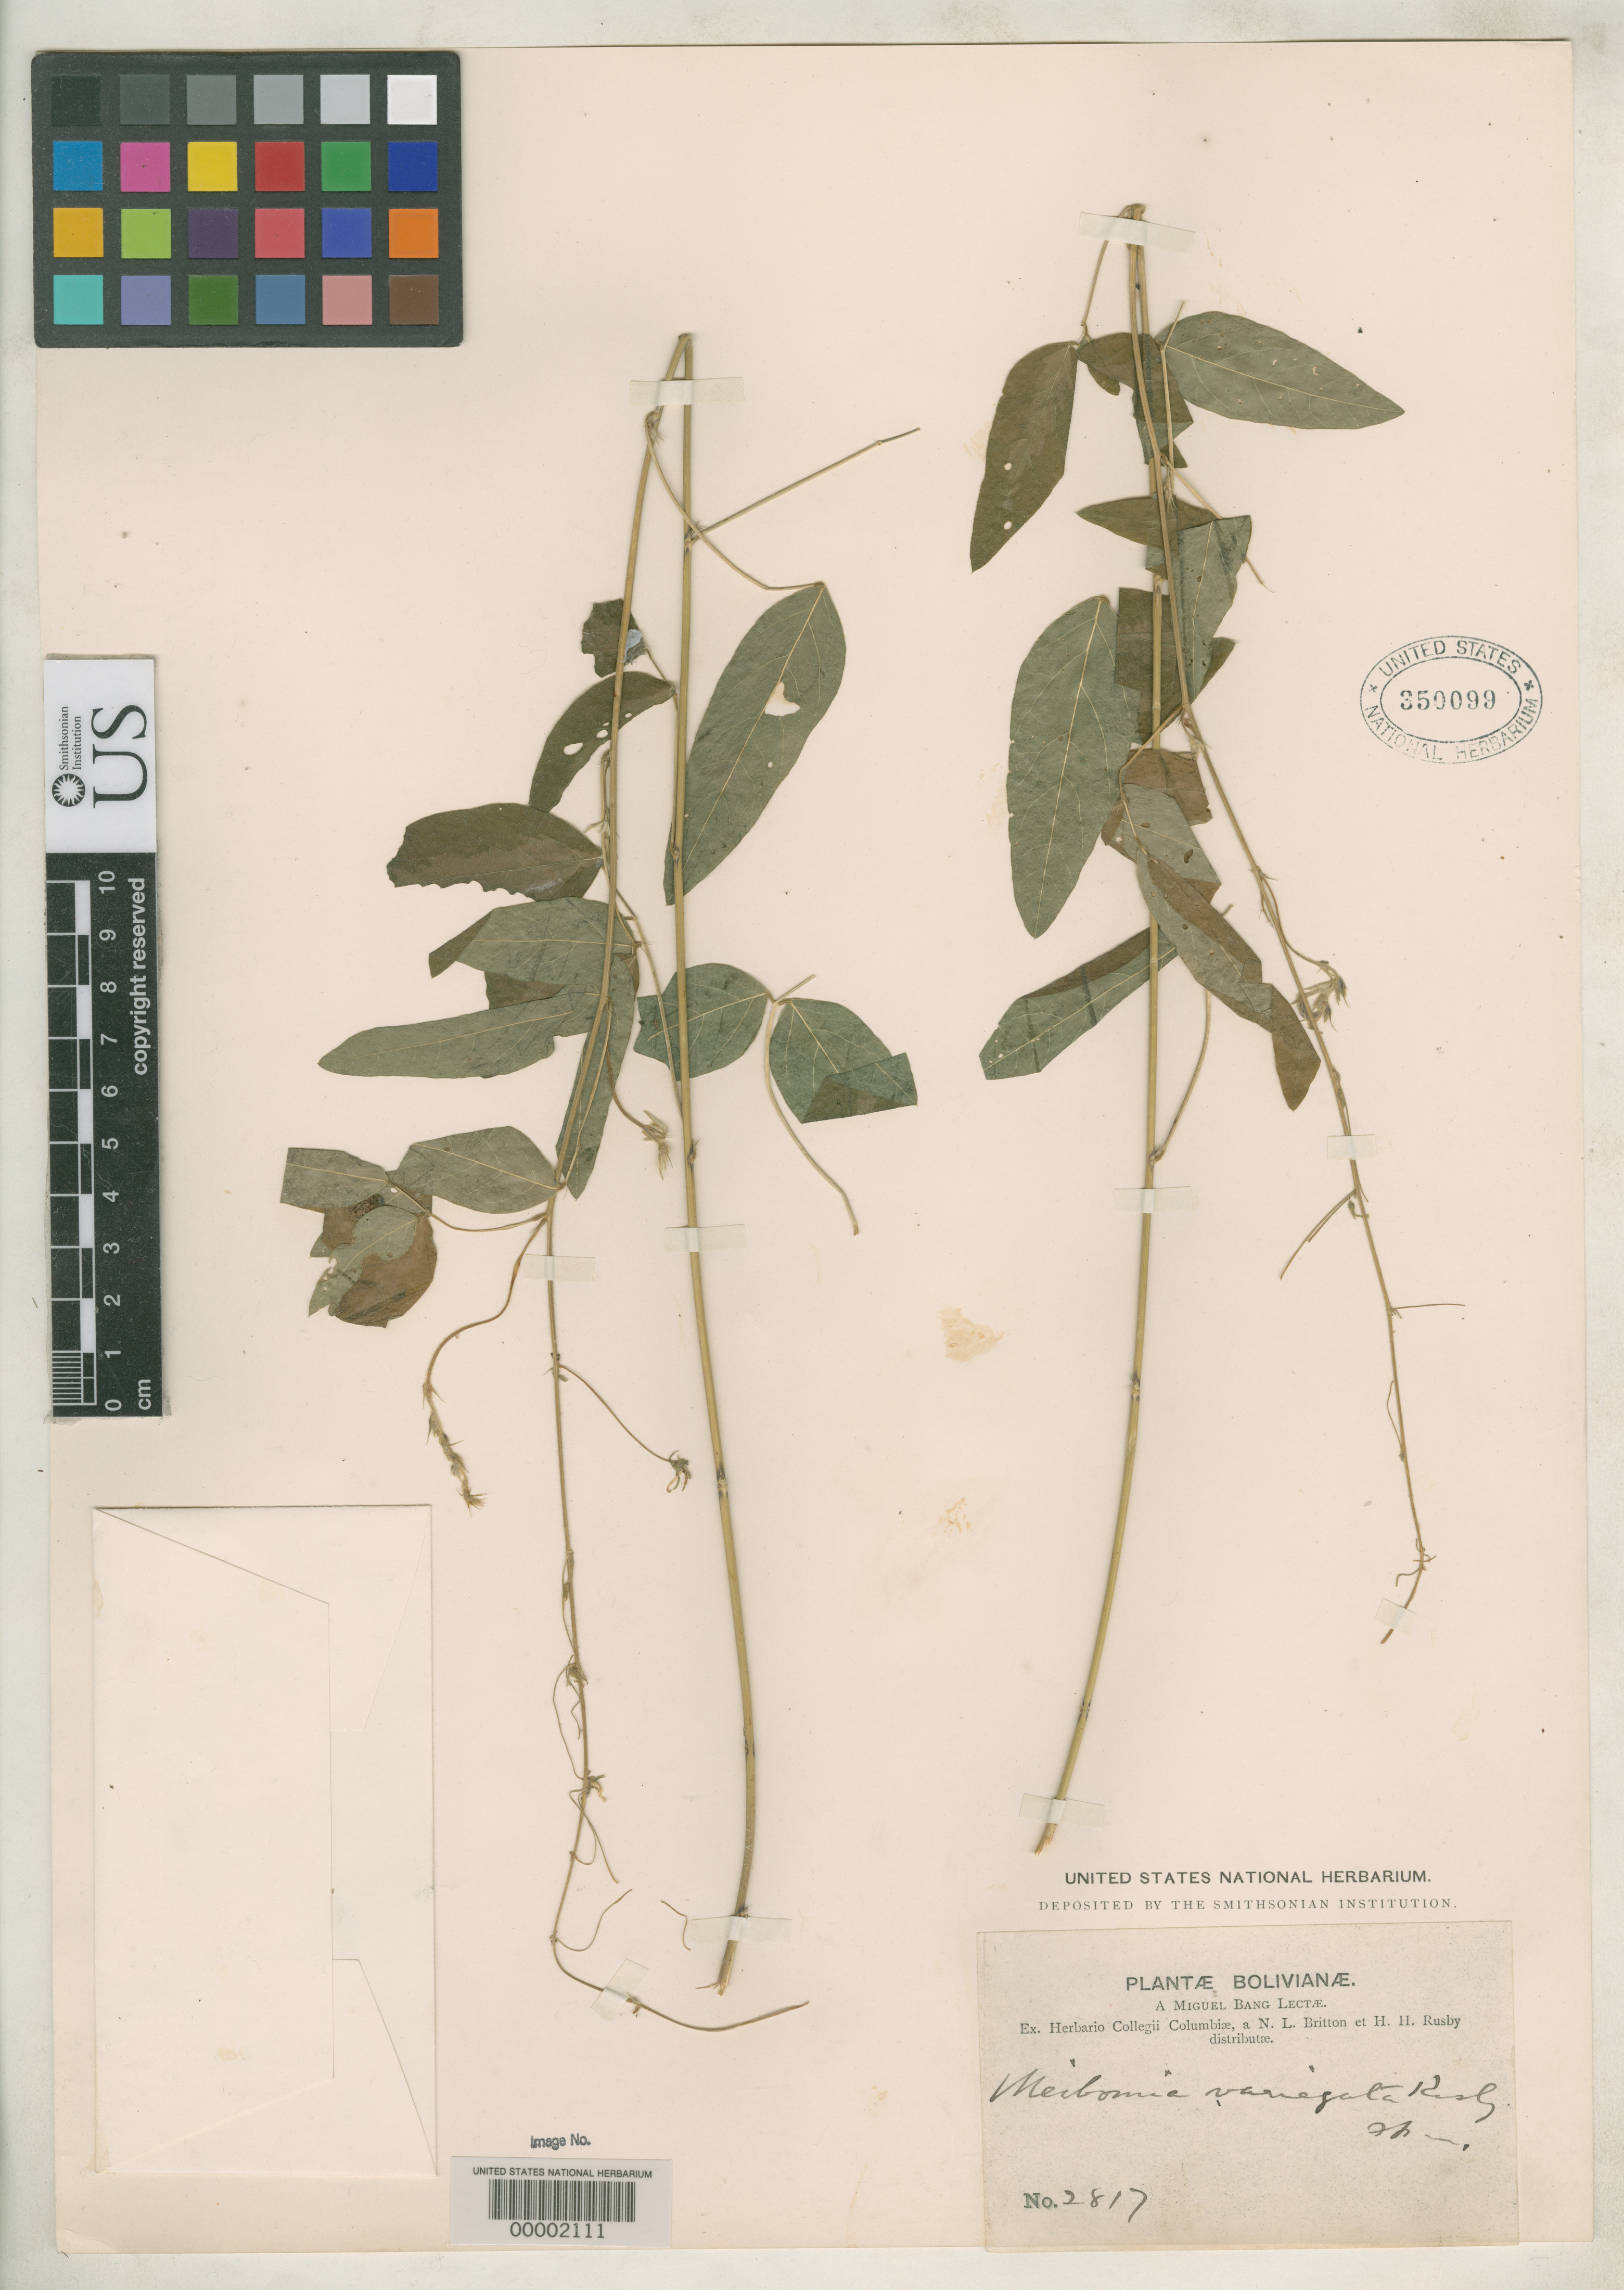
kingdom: Plantae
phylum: Tracheophyta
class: Magnoliopsida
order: Fabales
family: Fabaceae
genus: Meibomia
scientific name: Meibomia variegata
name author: Rusby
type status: Isotype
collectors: M. Bang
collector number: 2817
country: Bolivia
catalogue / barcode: US 350099